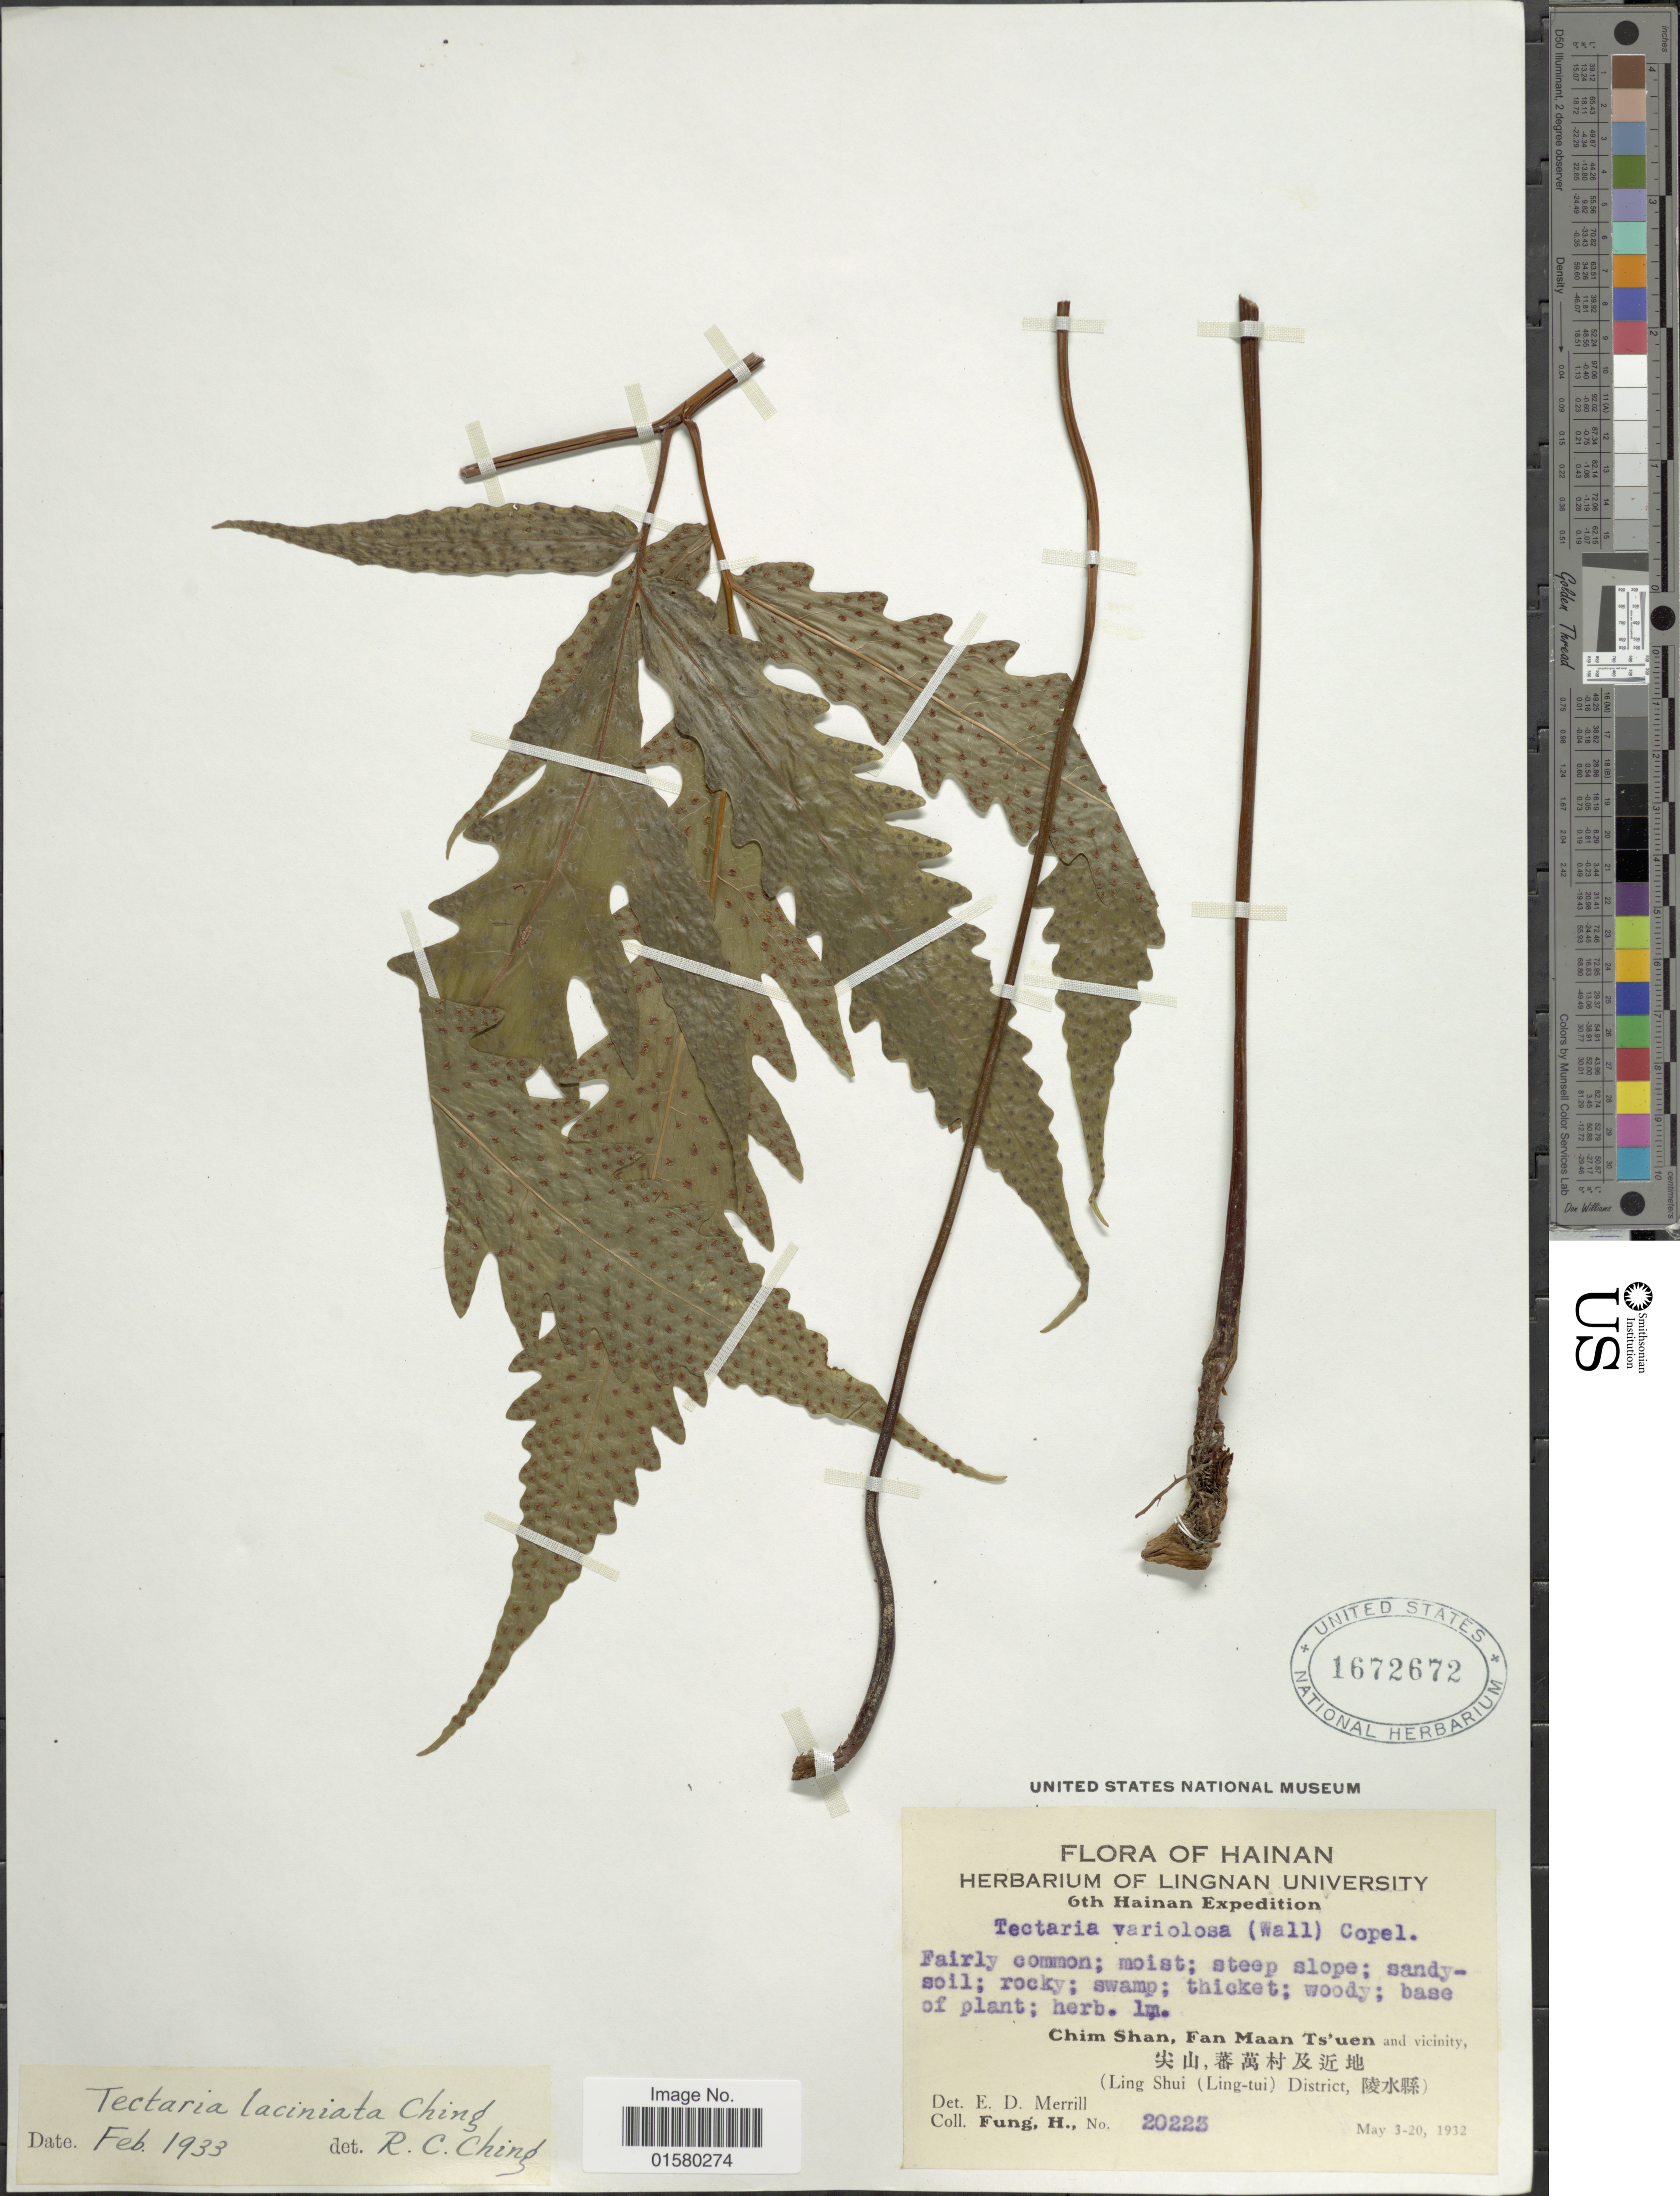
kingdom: Plantae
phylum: Tracheophyta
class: Polypodiopsida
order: Polypodiales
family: Tectariaceae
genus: Tectaria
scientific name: Tectaria laciniata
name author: Ching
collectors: H. Fung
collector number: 20223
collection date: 1932-05-03/1932-05-20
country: China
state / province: Hainan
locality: Chim Shan, Fan Maan Ts'uen and vicinity, Ling Shui (Ling-tui) District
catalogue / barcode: US 1672672